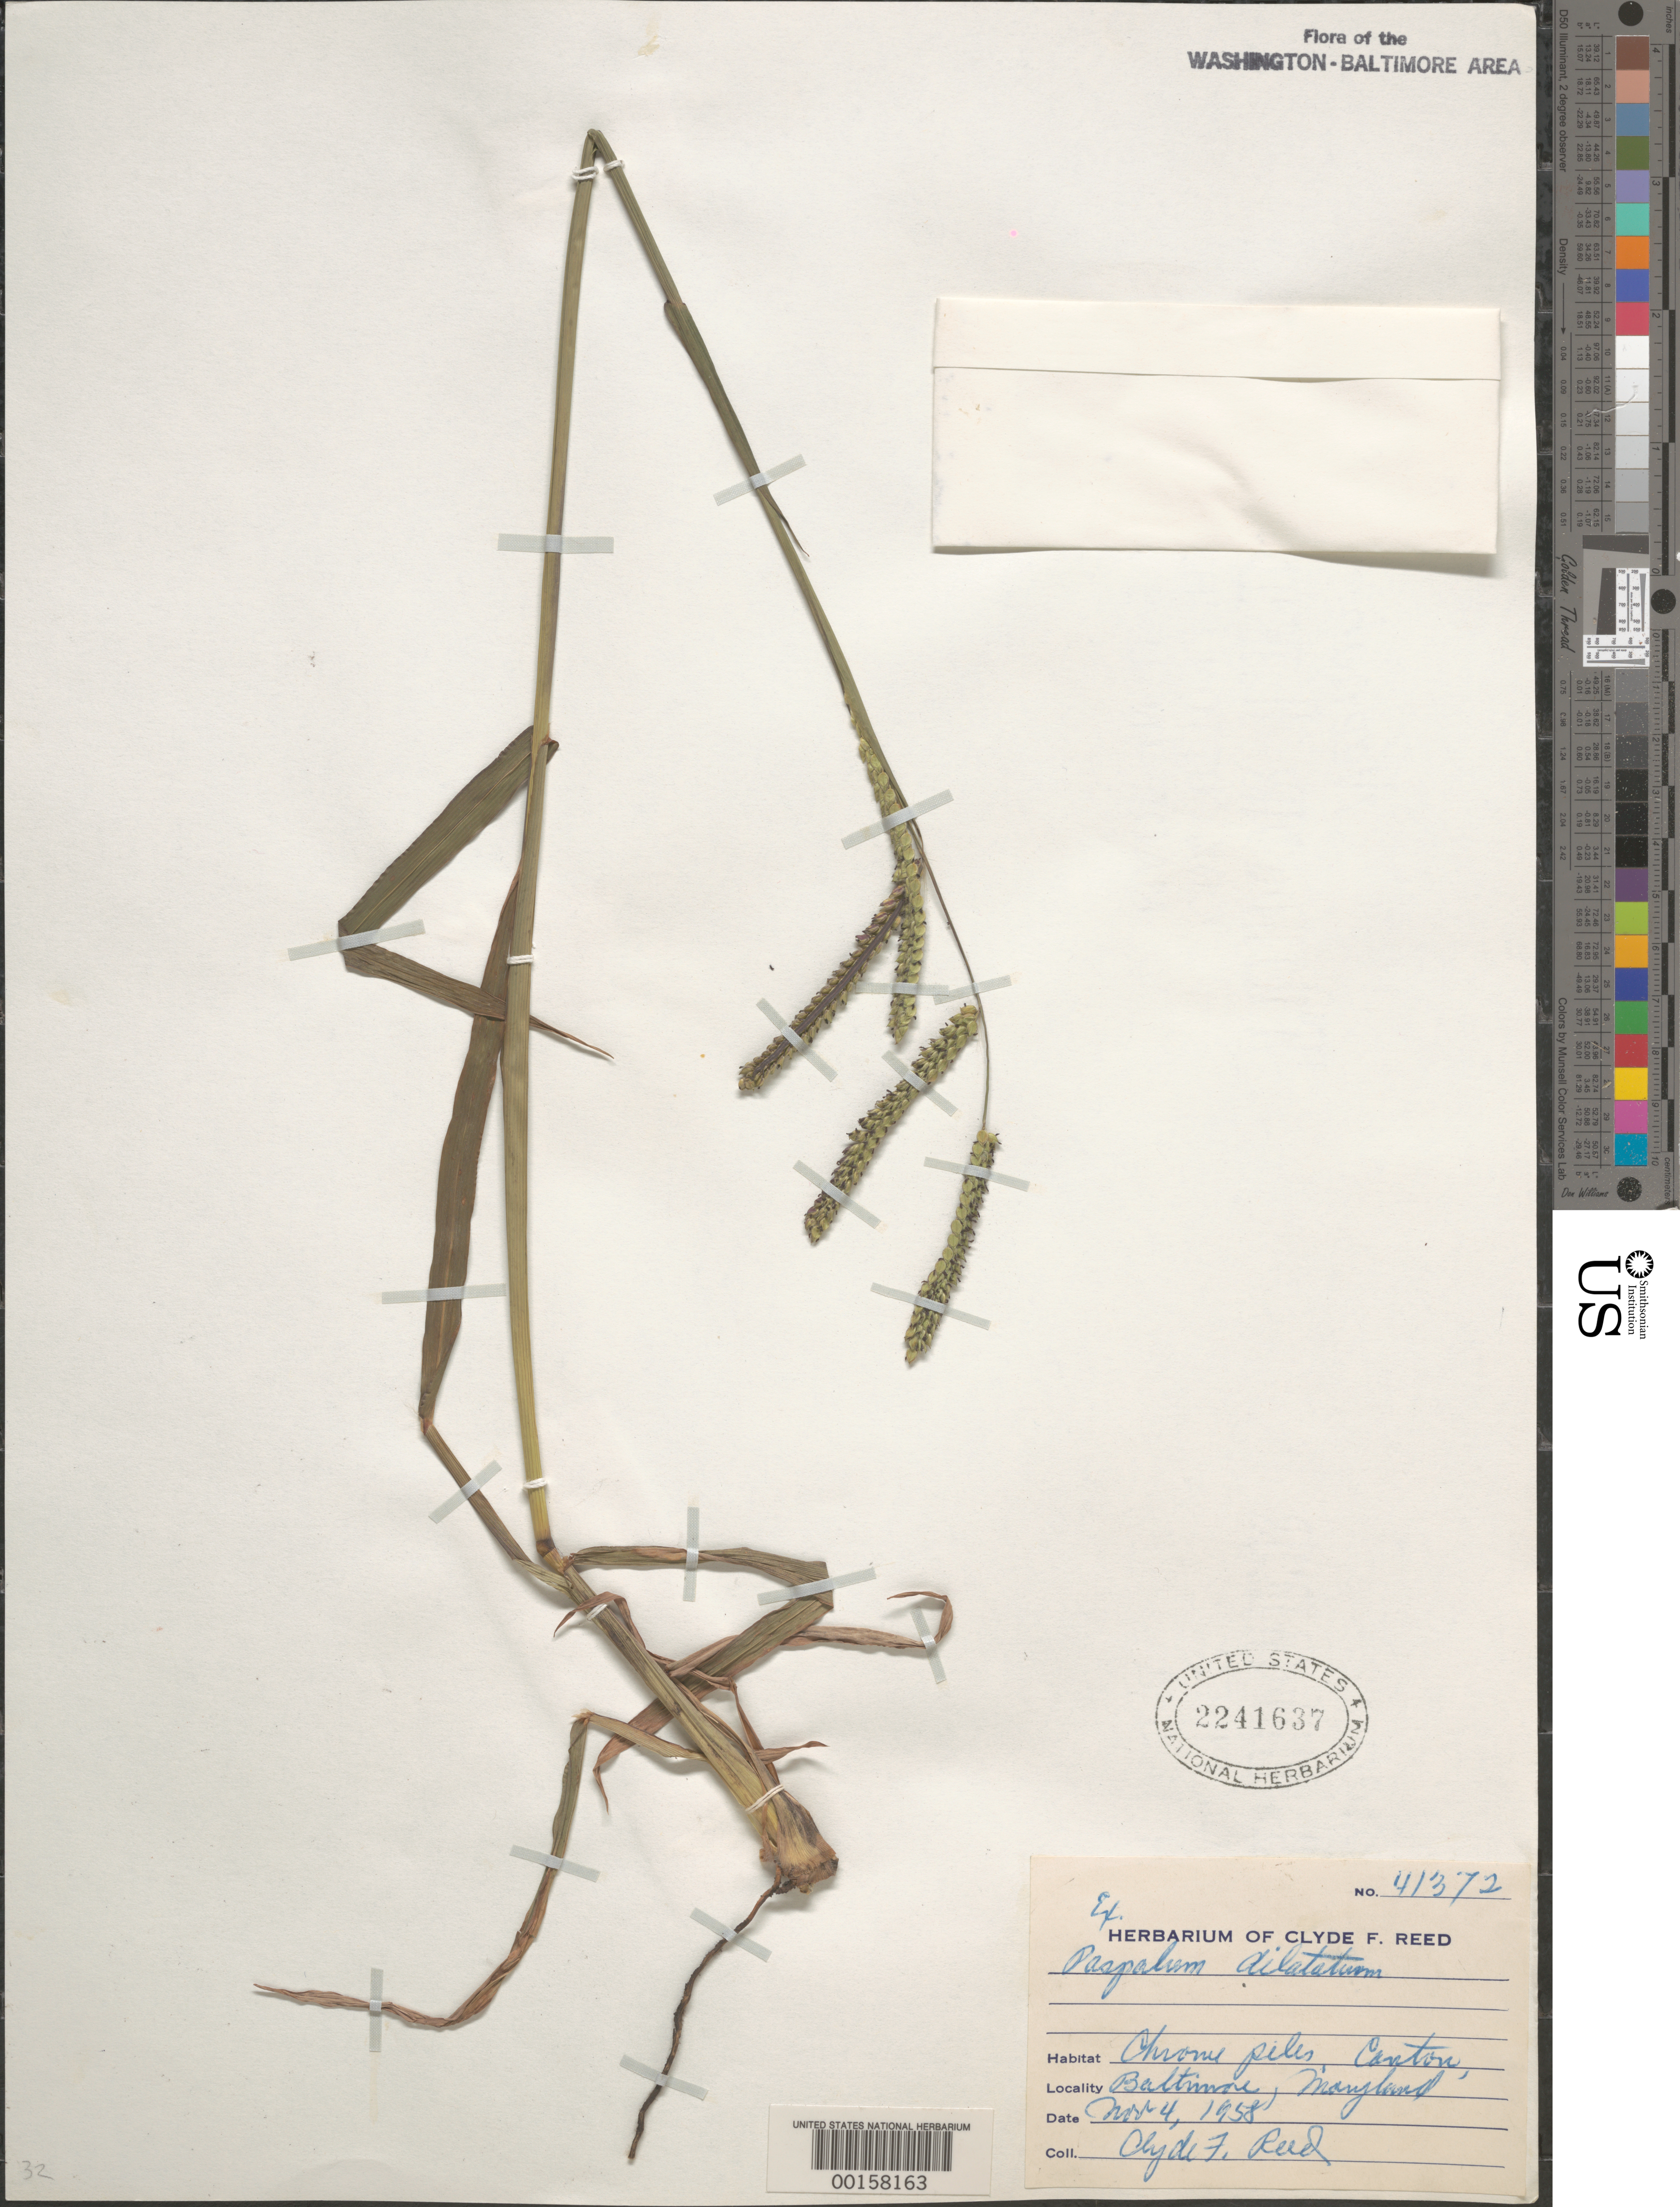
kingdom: Plantae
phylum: Tracheophyta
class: Liliopsida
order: Poales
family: Poaceae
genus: Paspalum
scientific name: Paspalum dilatatum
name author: Poir. in Lam.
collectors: C. F. Reed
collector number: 41372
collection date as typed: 04 Nov 1958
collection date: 1958-11-04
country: United States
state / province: Maryland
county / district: City of Baltimore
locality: Canton, Baltimore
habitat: Chrome piles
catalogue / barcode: US 2241637